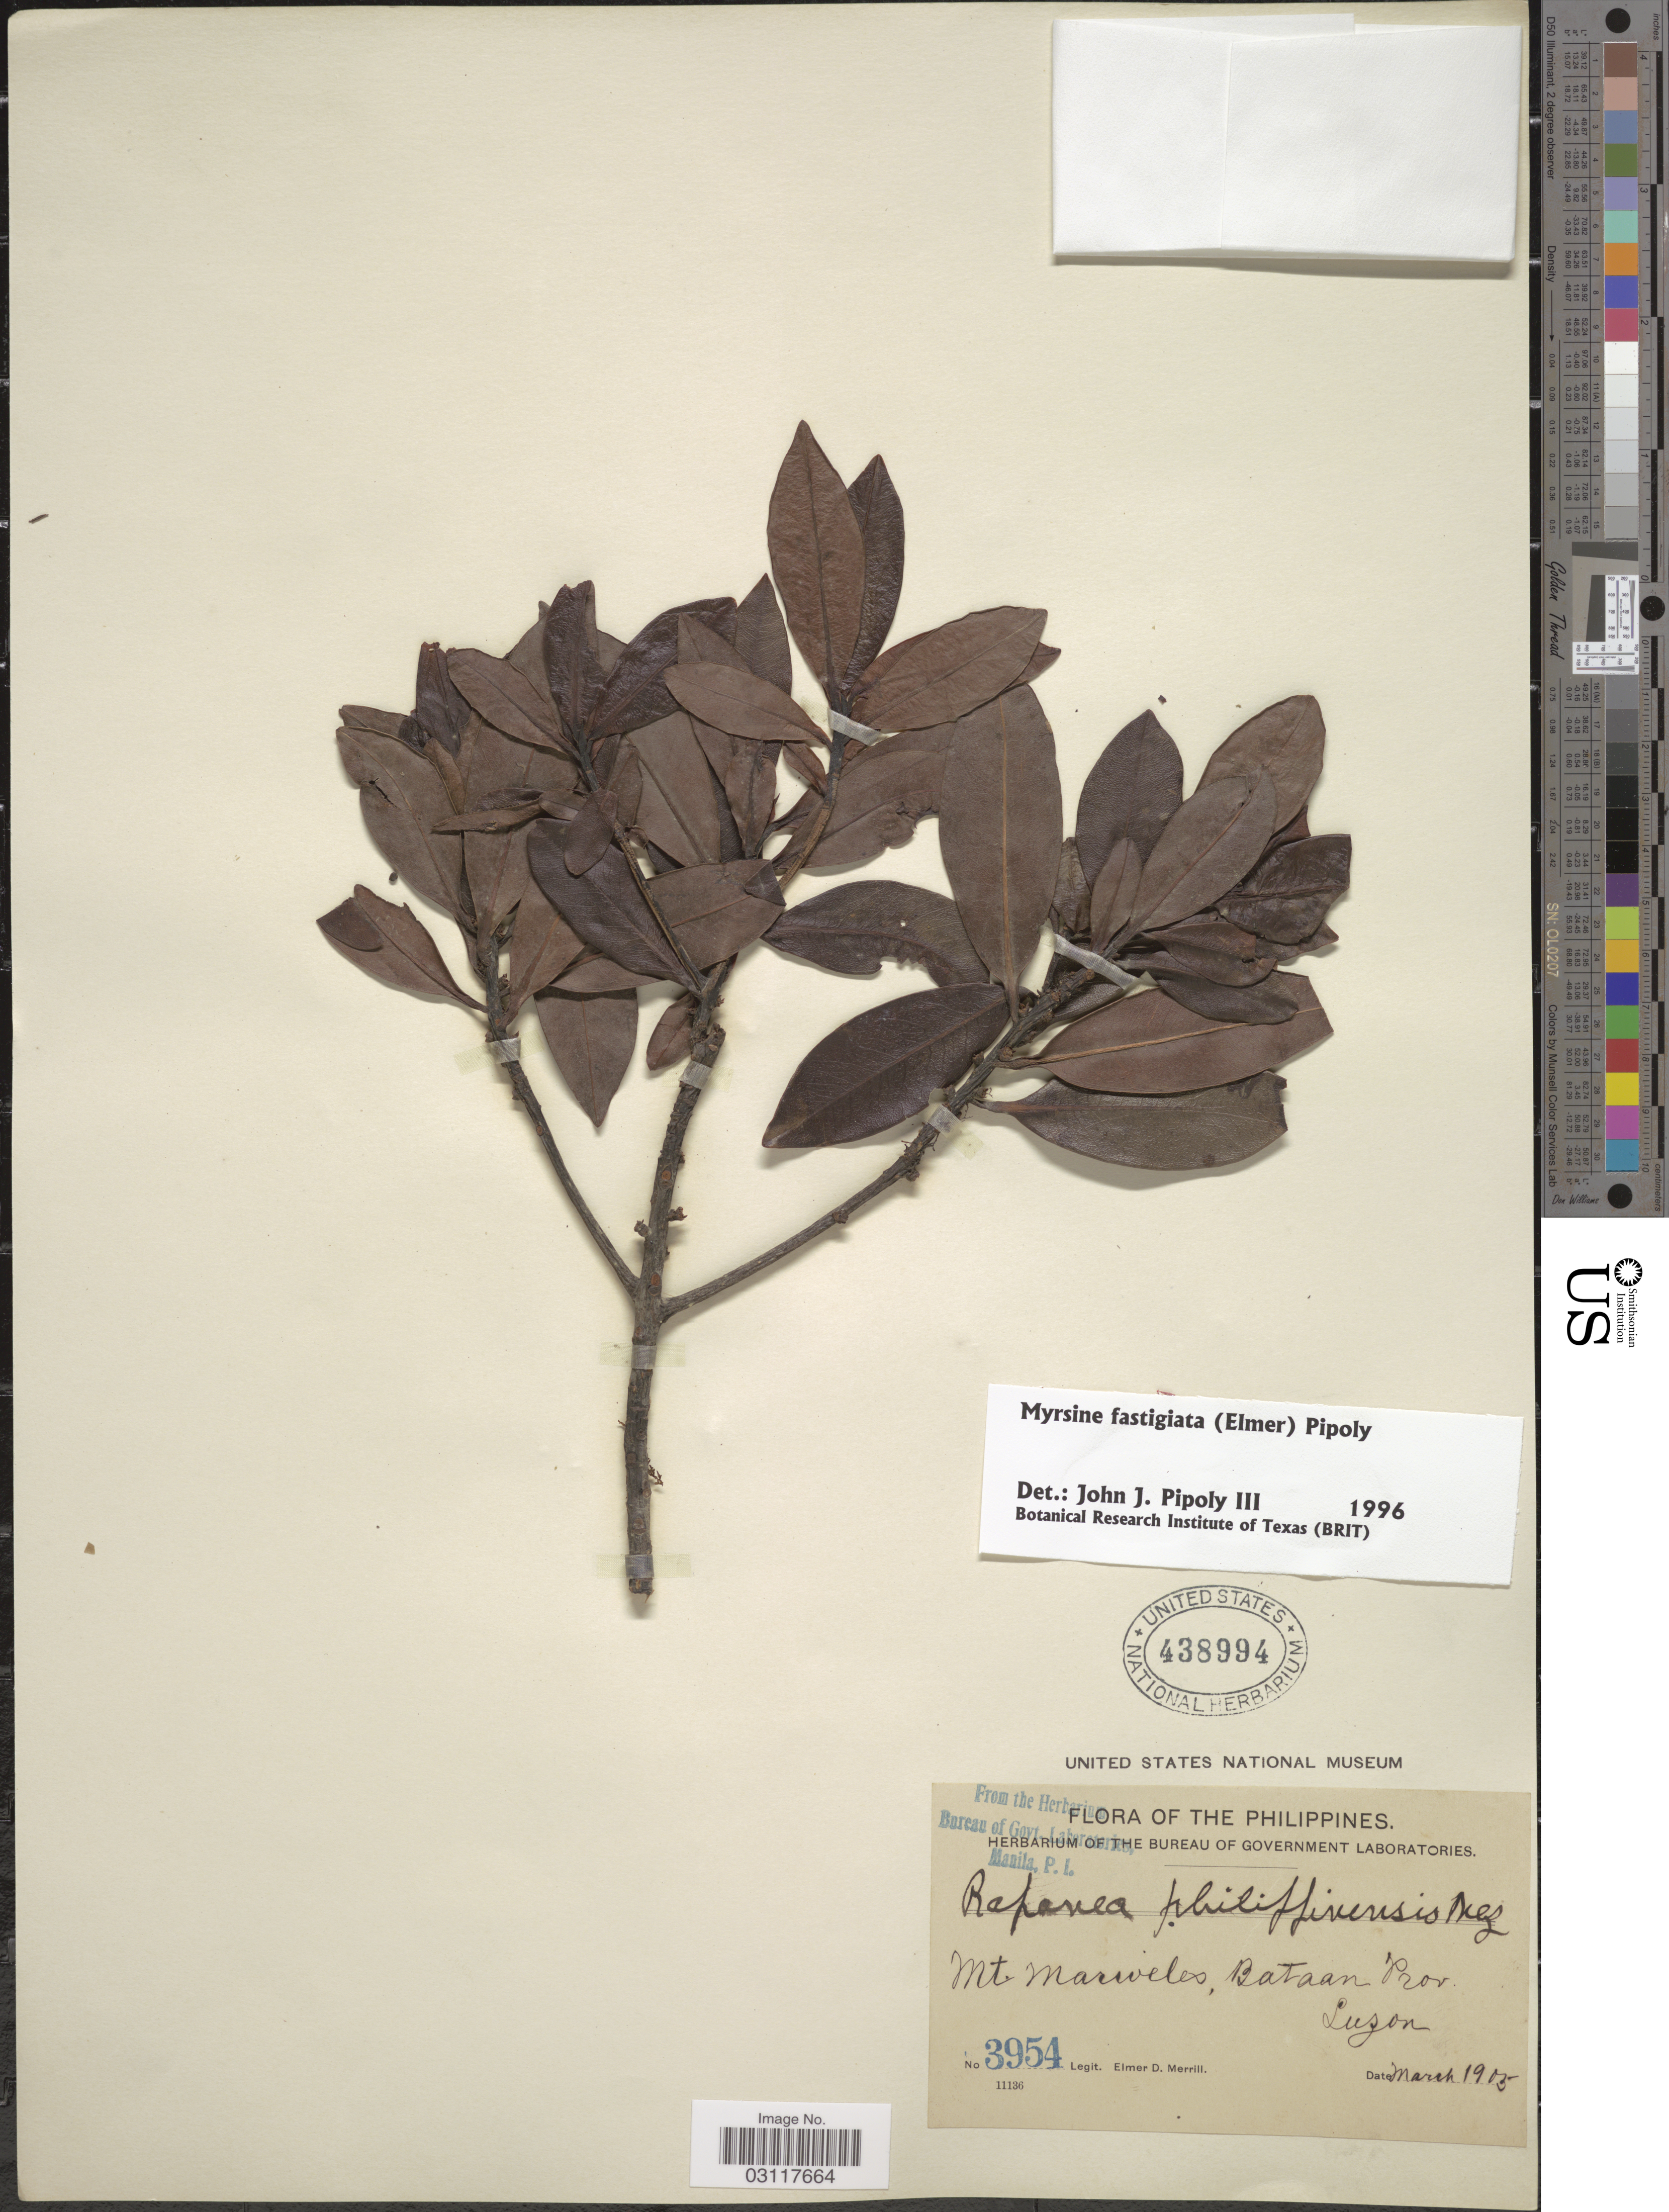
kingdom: Plantae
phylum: Tracheophyta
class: Magnoliopsida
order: Ericales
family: Primulaceae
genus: Myrsine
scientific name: Myrsine fastigiata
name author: (Elmer) Pipoly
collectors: E. D. Merrill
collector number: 3954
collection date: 1905-03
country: Philippines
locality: Mt. Mariveles, Bataan Prov., Luzon.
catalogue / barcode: US 438994